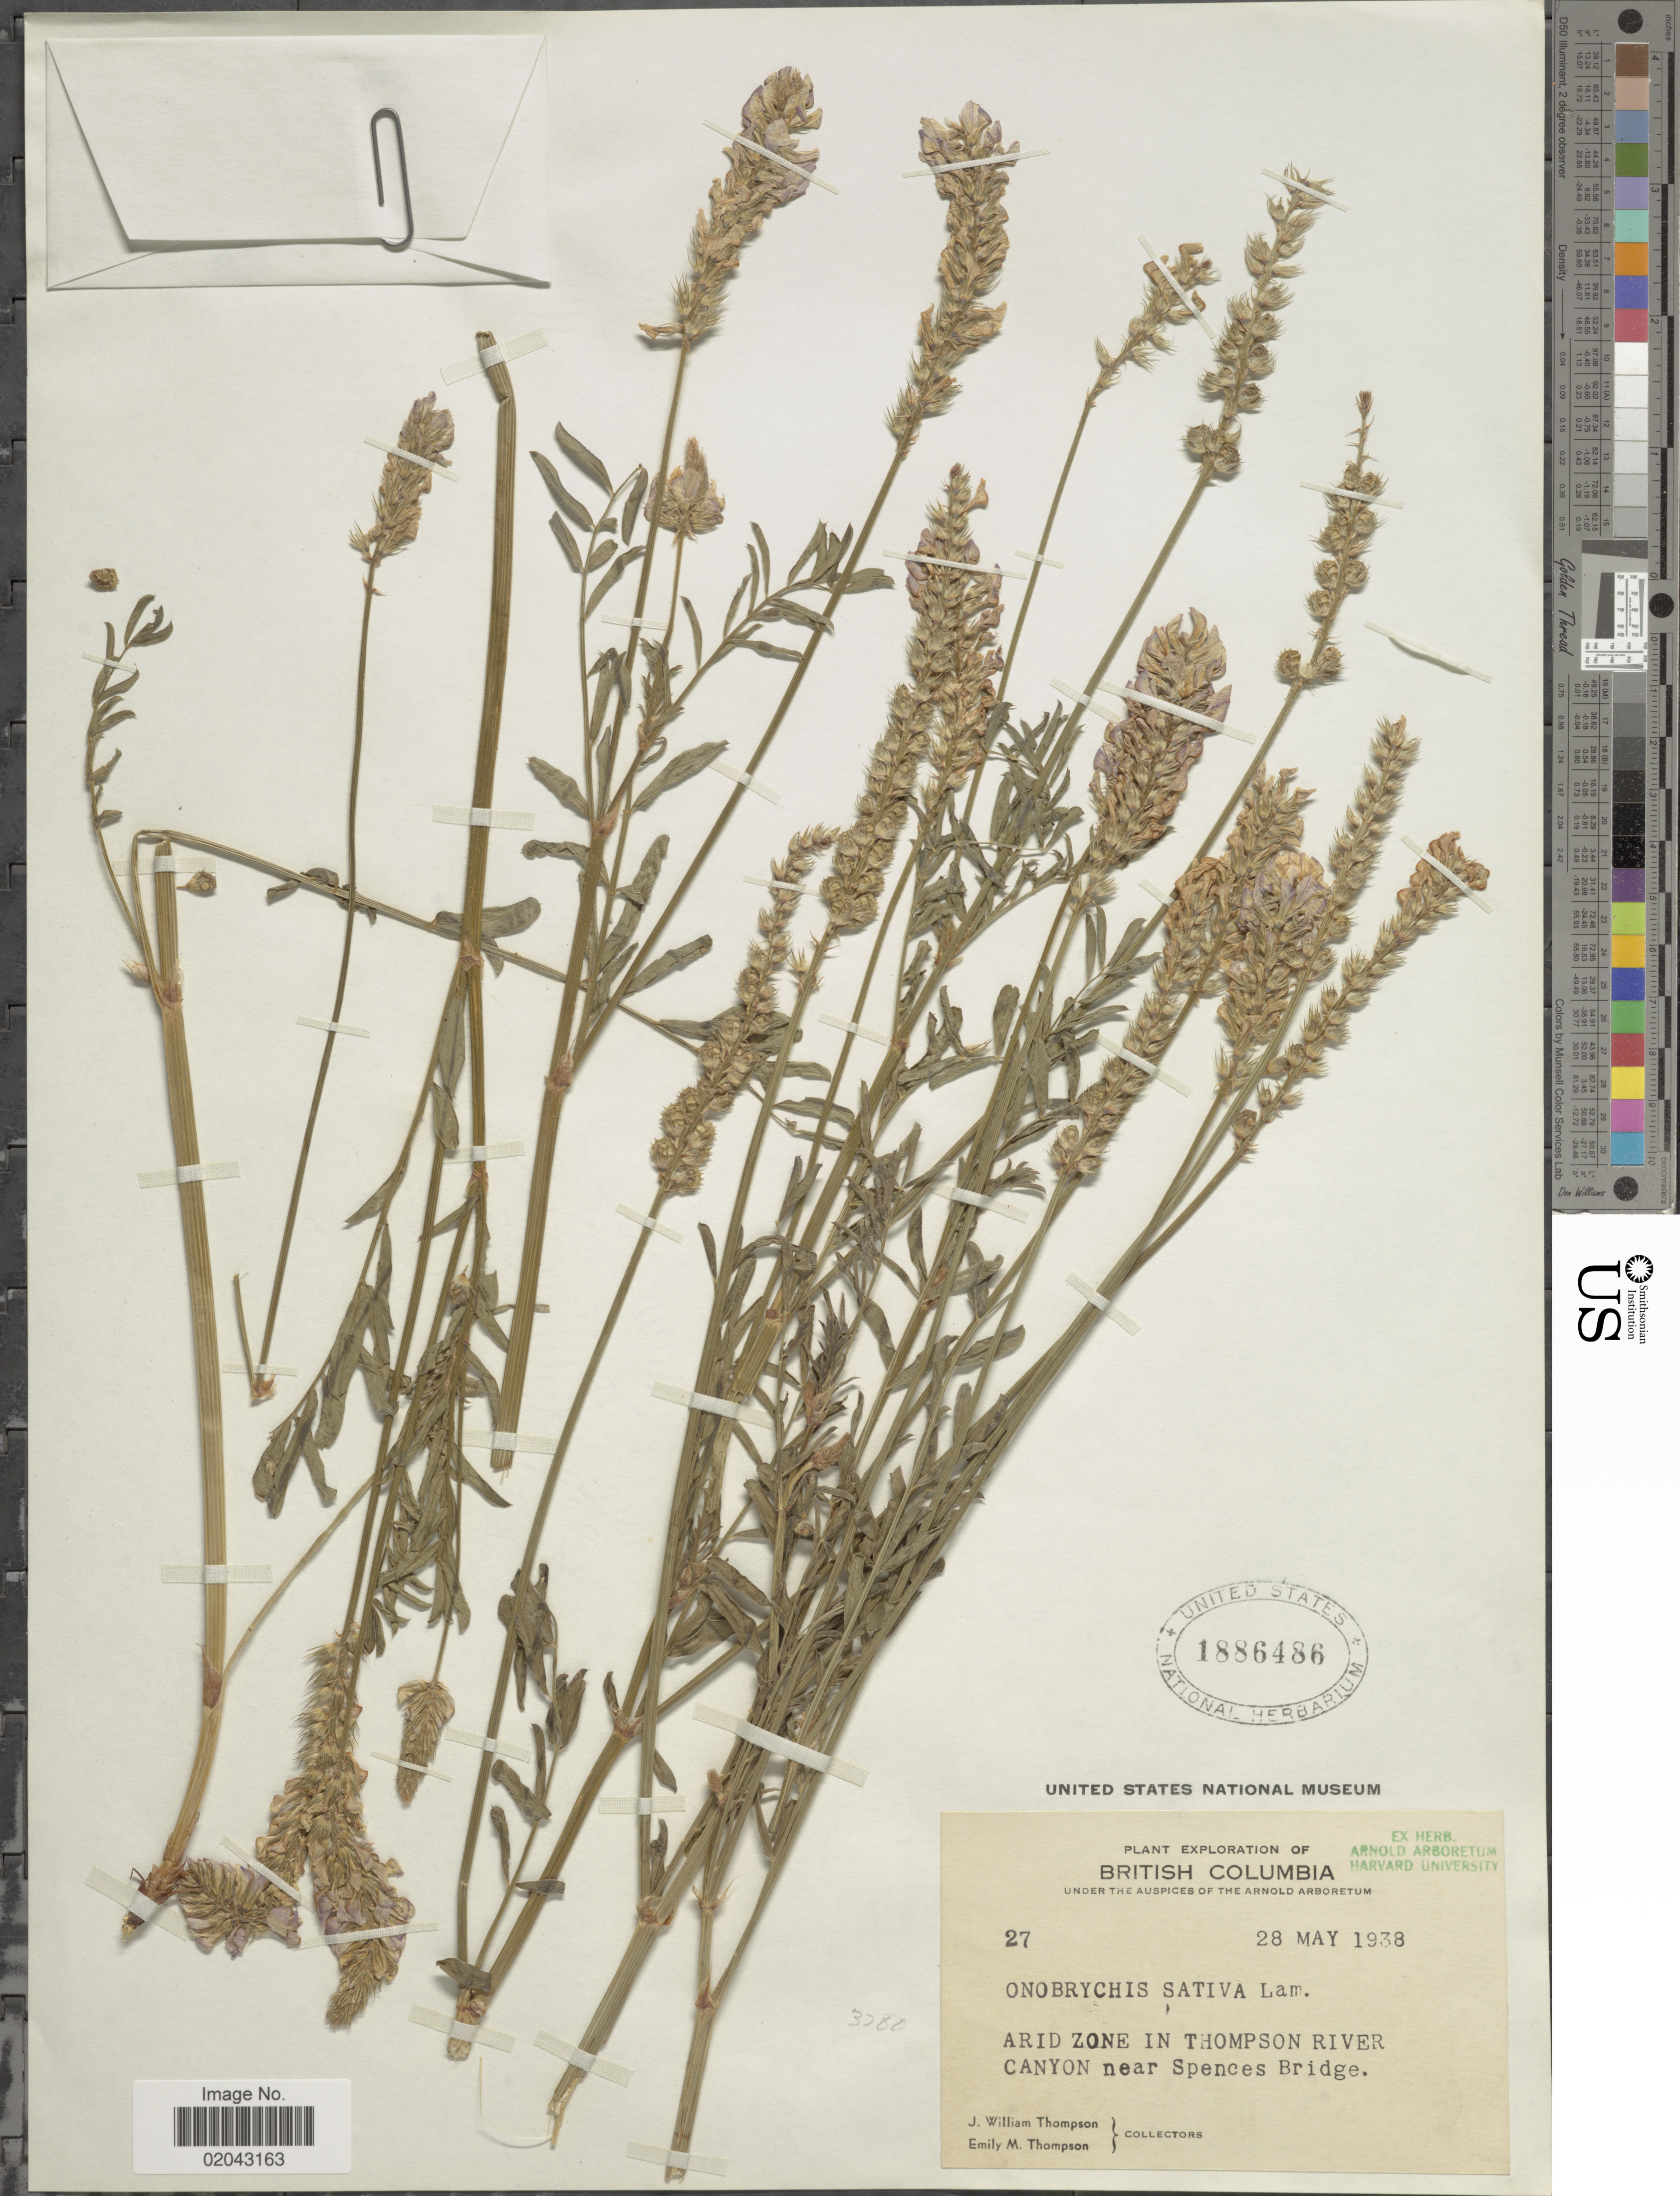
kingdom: Plantae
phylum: Tracheophyta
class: Magnoliopsida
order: Fabales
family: Fabaceae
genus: Onobrychis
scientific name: Onobrychis sativa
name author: Lam.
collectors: J. W. Thompson & E. M. Thompson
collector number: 27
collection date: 1938-05-28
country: Canada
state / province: British Columbia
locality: British Columbia, Arid Zone in Thompson river canyon near Spences Bridges.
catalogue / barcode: US 1886486